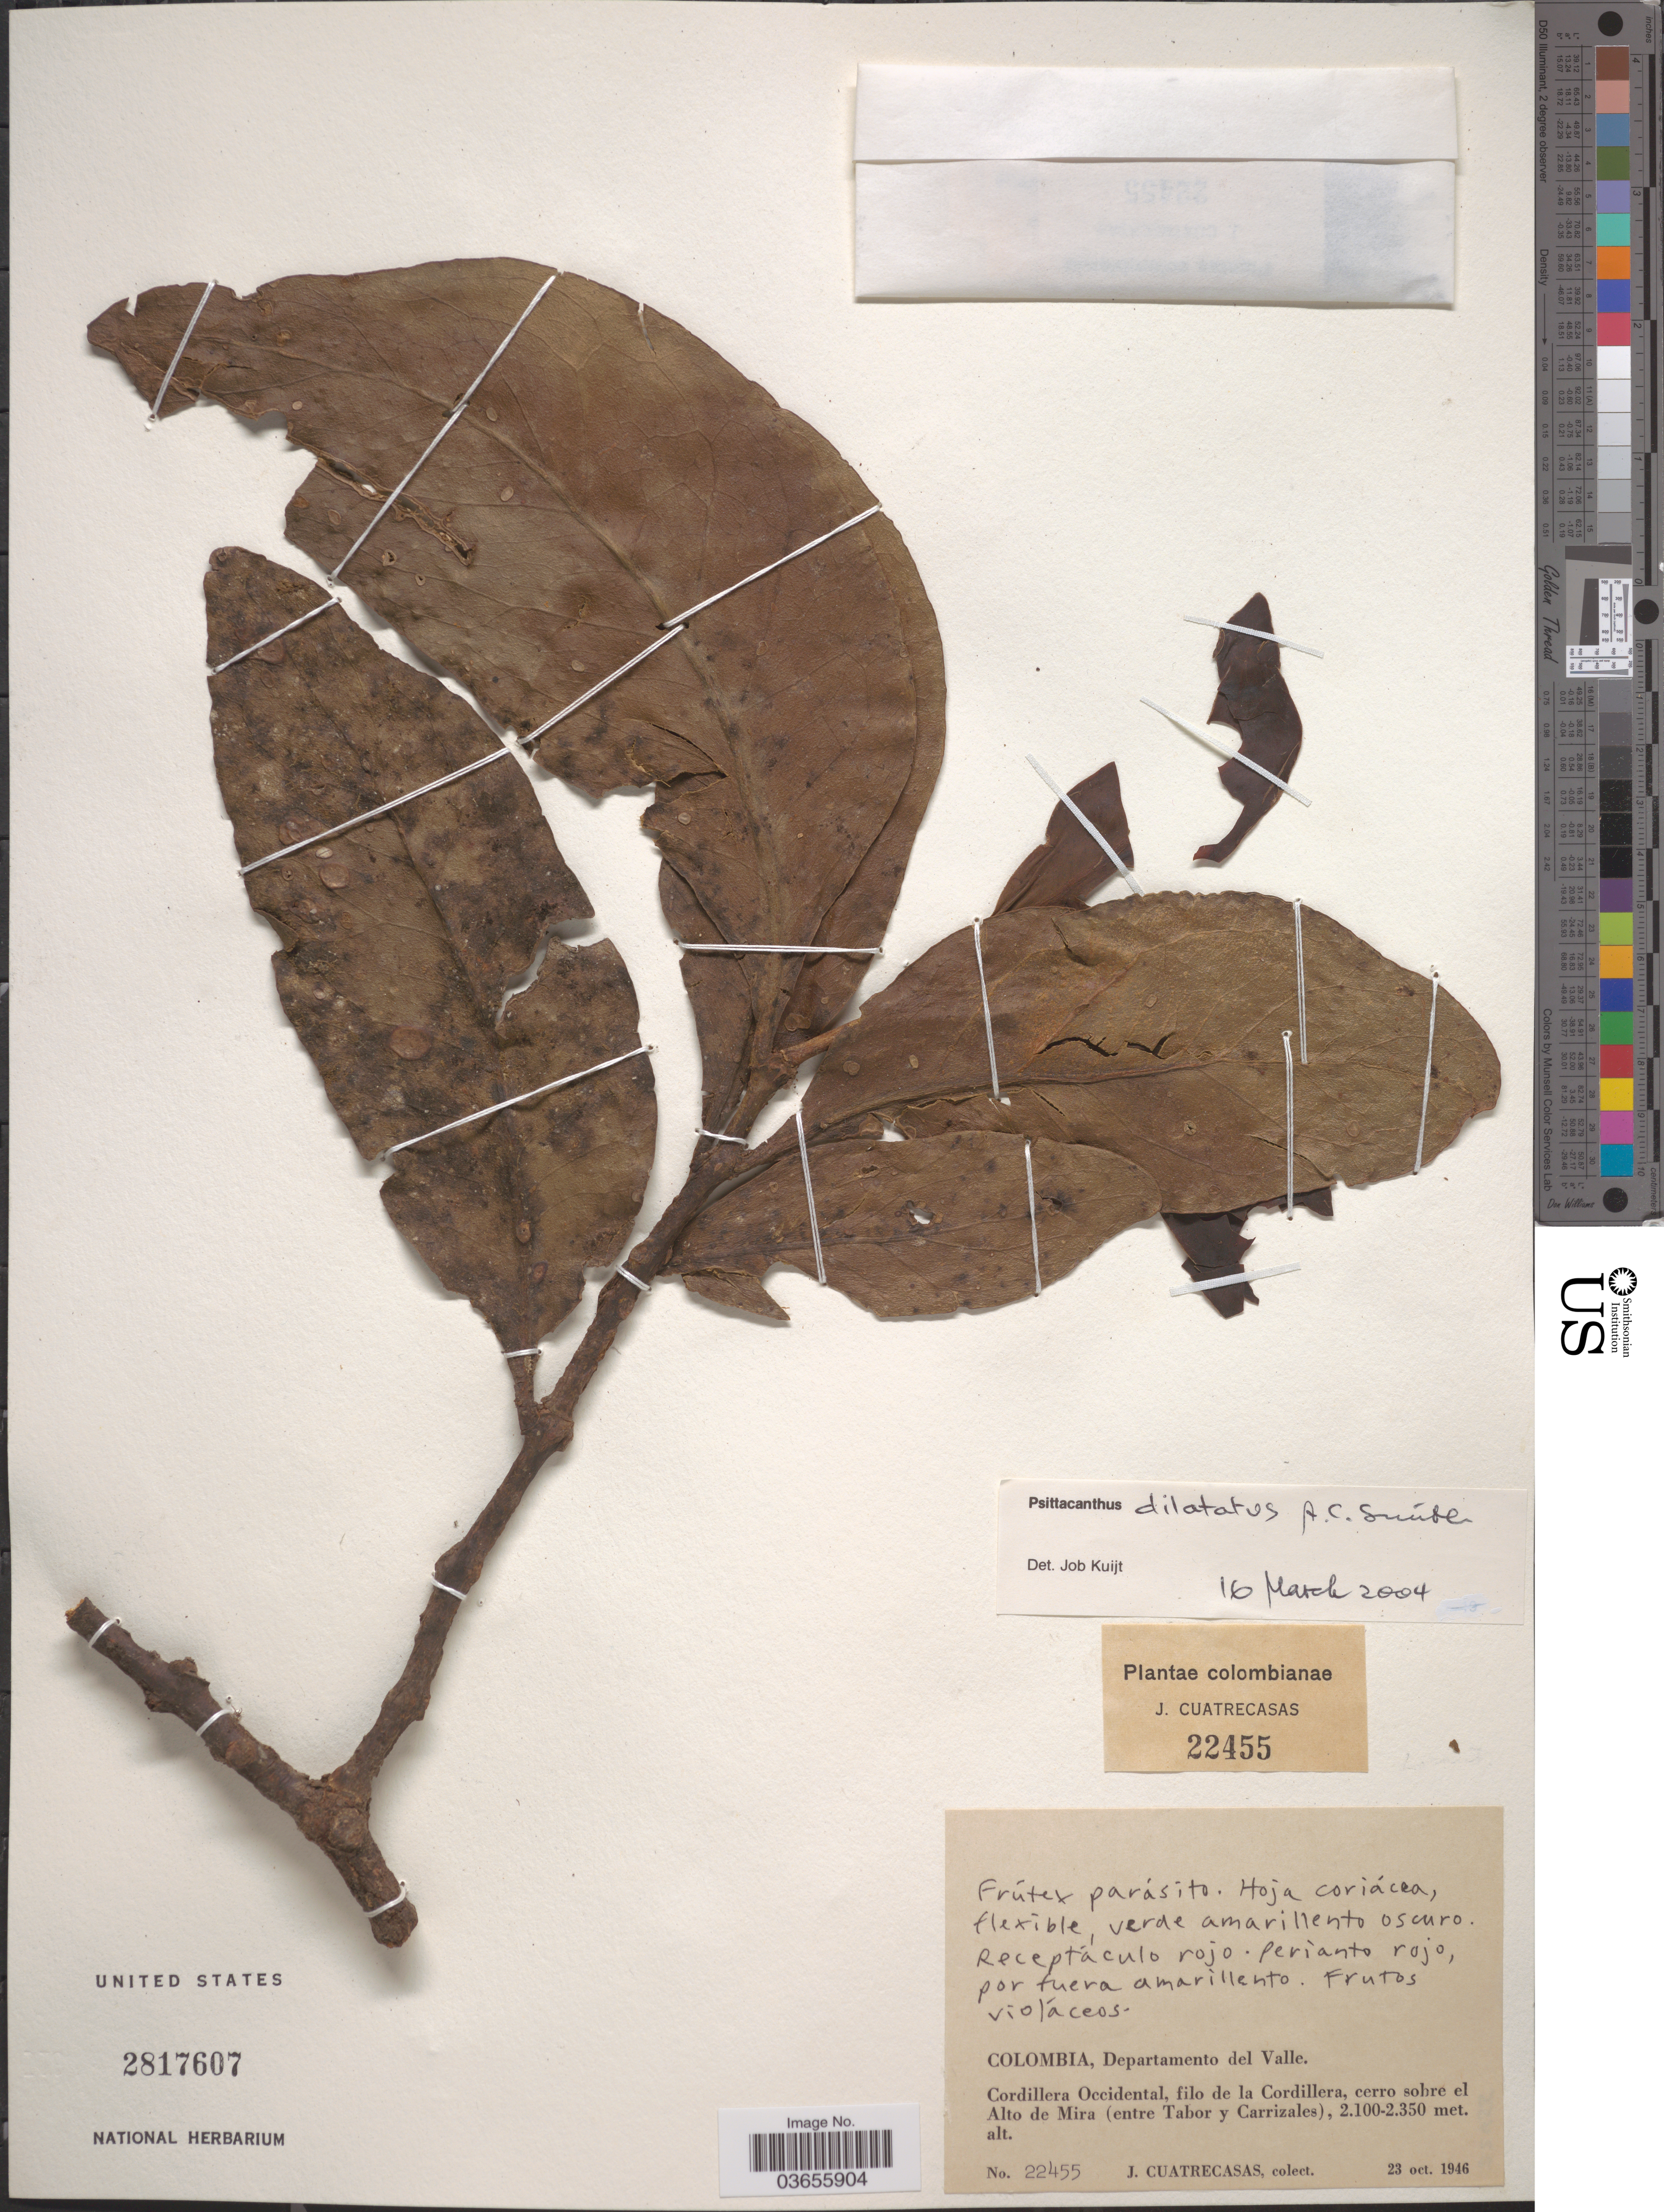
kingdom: Plantae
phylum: Tracheophyta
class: Magnoliopsida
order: Santalales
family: Loranthaceae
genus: Psittacanthus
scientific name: Psittacanthus dilatatus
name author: A.C. Sm.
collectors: J. Cuatrecasas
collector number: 22455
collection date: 1946-10-23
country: Colombia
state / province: Valle del Cauca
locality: Departamento del Valle. Cordillera Occidental, filo de la Cordillera, cerro sobre el Alto de Mira (entre Tabor y Carrizales).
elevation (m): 2100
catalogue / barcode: US 2817607